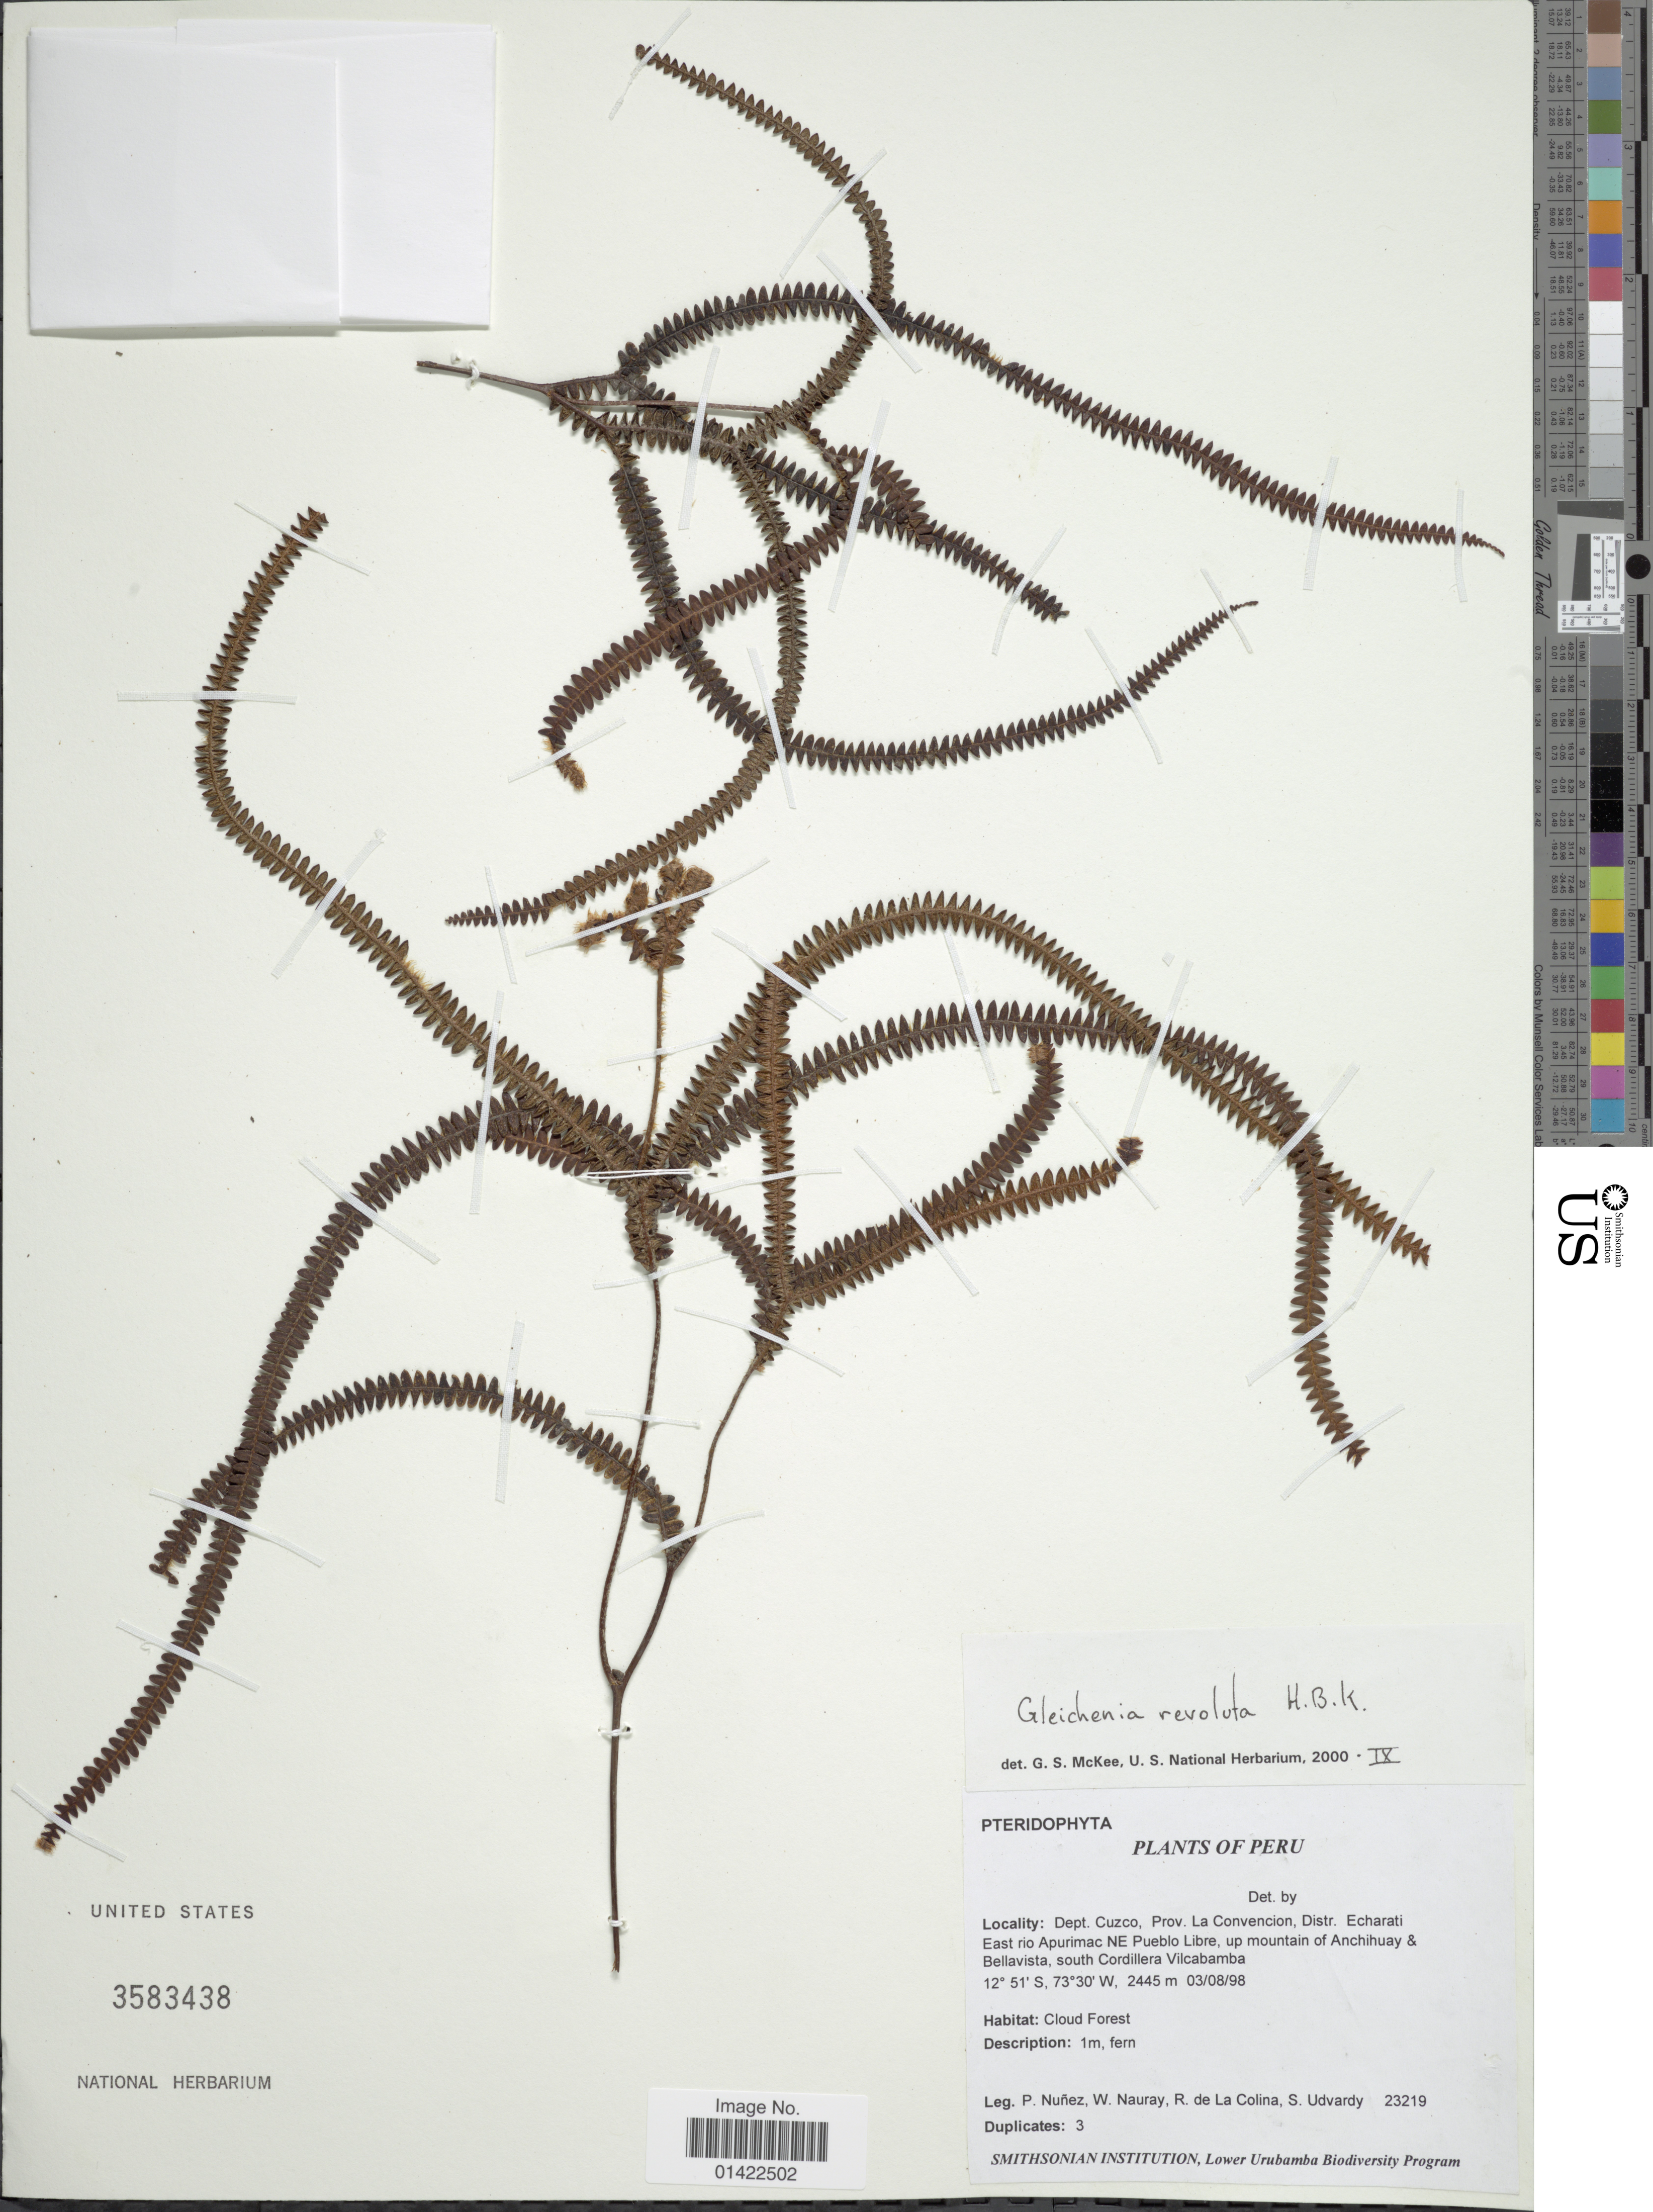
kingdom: Plantae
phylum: Tracheophyta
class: Polypodiopsida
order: Gleicheniales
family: Gleicheniaceae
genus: Sticherus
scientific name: Sticherus revolutus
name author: (Kunth) Ching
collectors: P. Nuñez V., W. Nauray & R. Colina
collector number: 23219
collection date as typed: Transcribed d/m/y: 3/8/98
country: Peru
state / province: Cusco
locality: Prov. La Convencion, Distr. Echarati, East rio Apurimac NE Pueblo Libre, up mountain of Anchihuay & Bellavista, south Cordillera Vilcabamba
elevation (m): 2445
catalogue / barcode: US 3583438